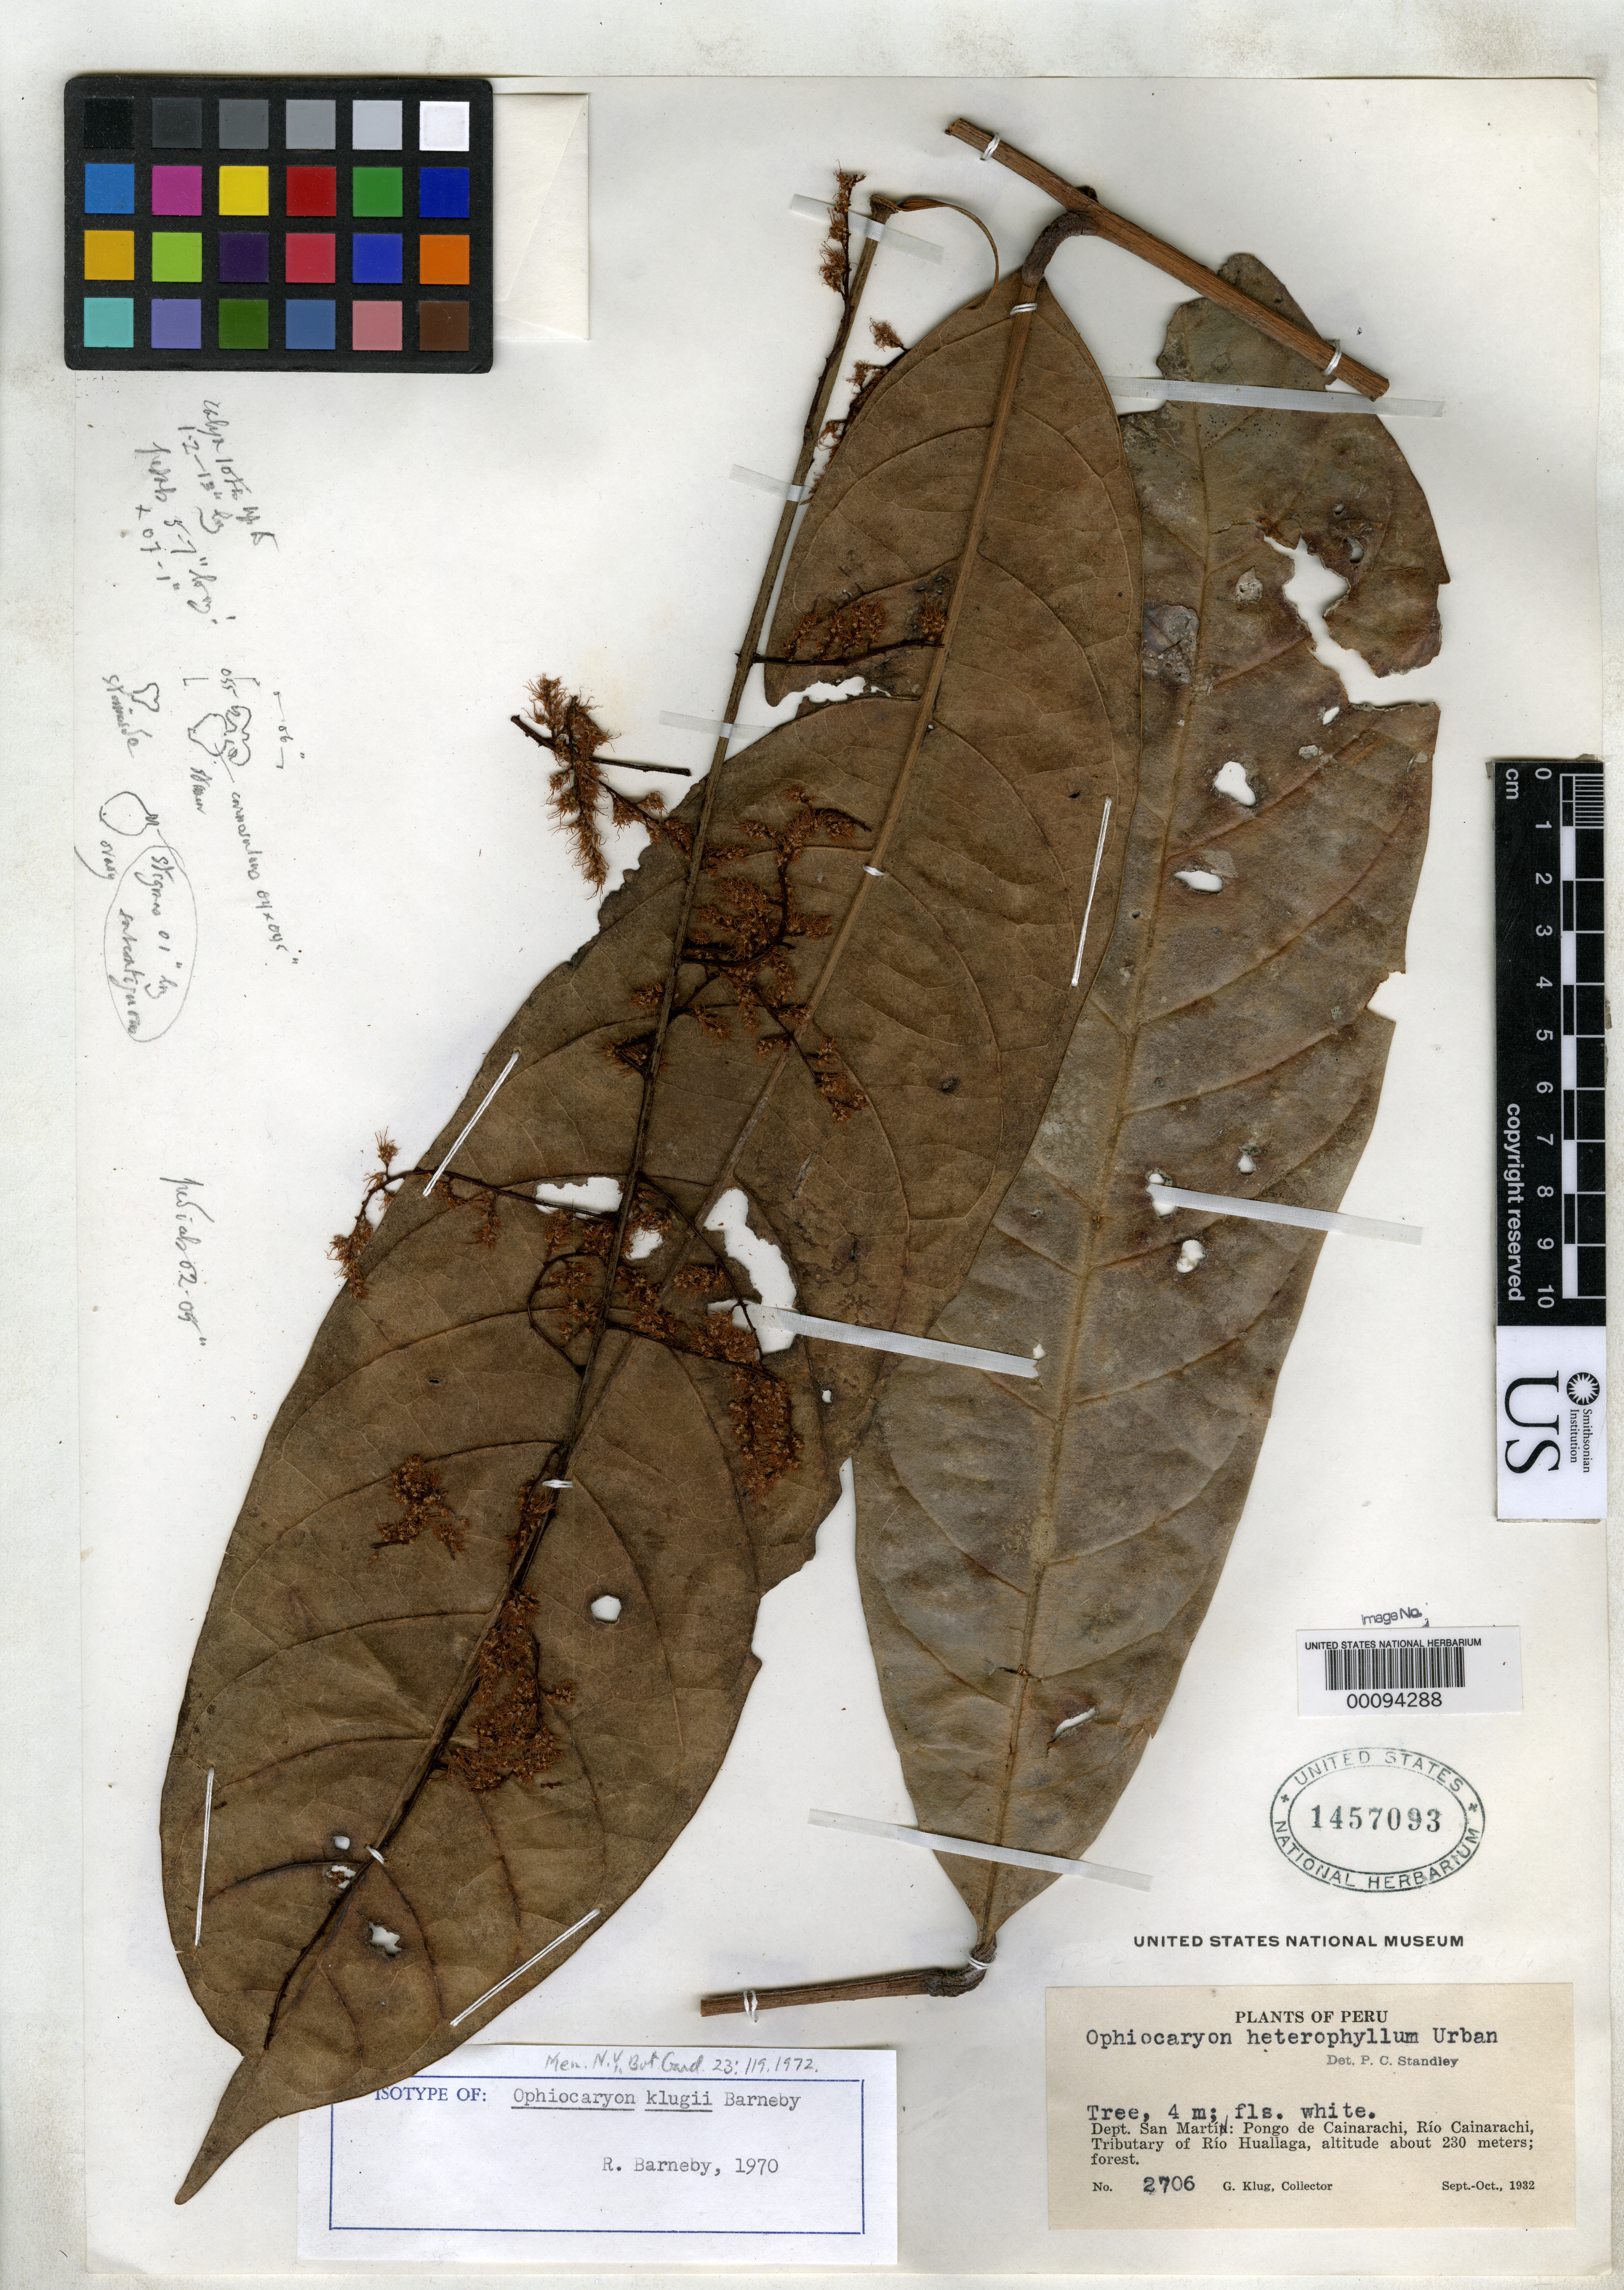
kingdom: Plantae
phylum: Tracheophyta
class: Magnoliopsida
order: Proteales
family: Sabiaceae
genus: Ophiocaryon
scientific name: Ophiocaryon klugii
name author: Barneby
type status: Isotype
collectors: G. Klug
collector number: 2706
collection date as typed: Sep 1932 to -- Oct 1932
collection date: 1932-09/1932-10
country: Peru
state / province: San Martín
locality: Pongo de Cainarachi, Rio Cainarachi.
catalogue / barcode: US 1457093